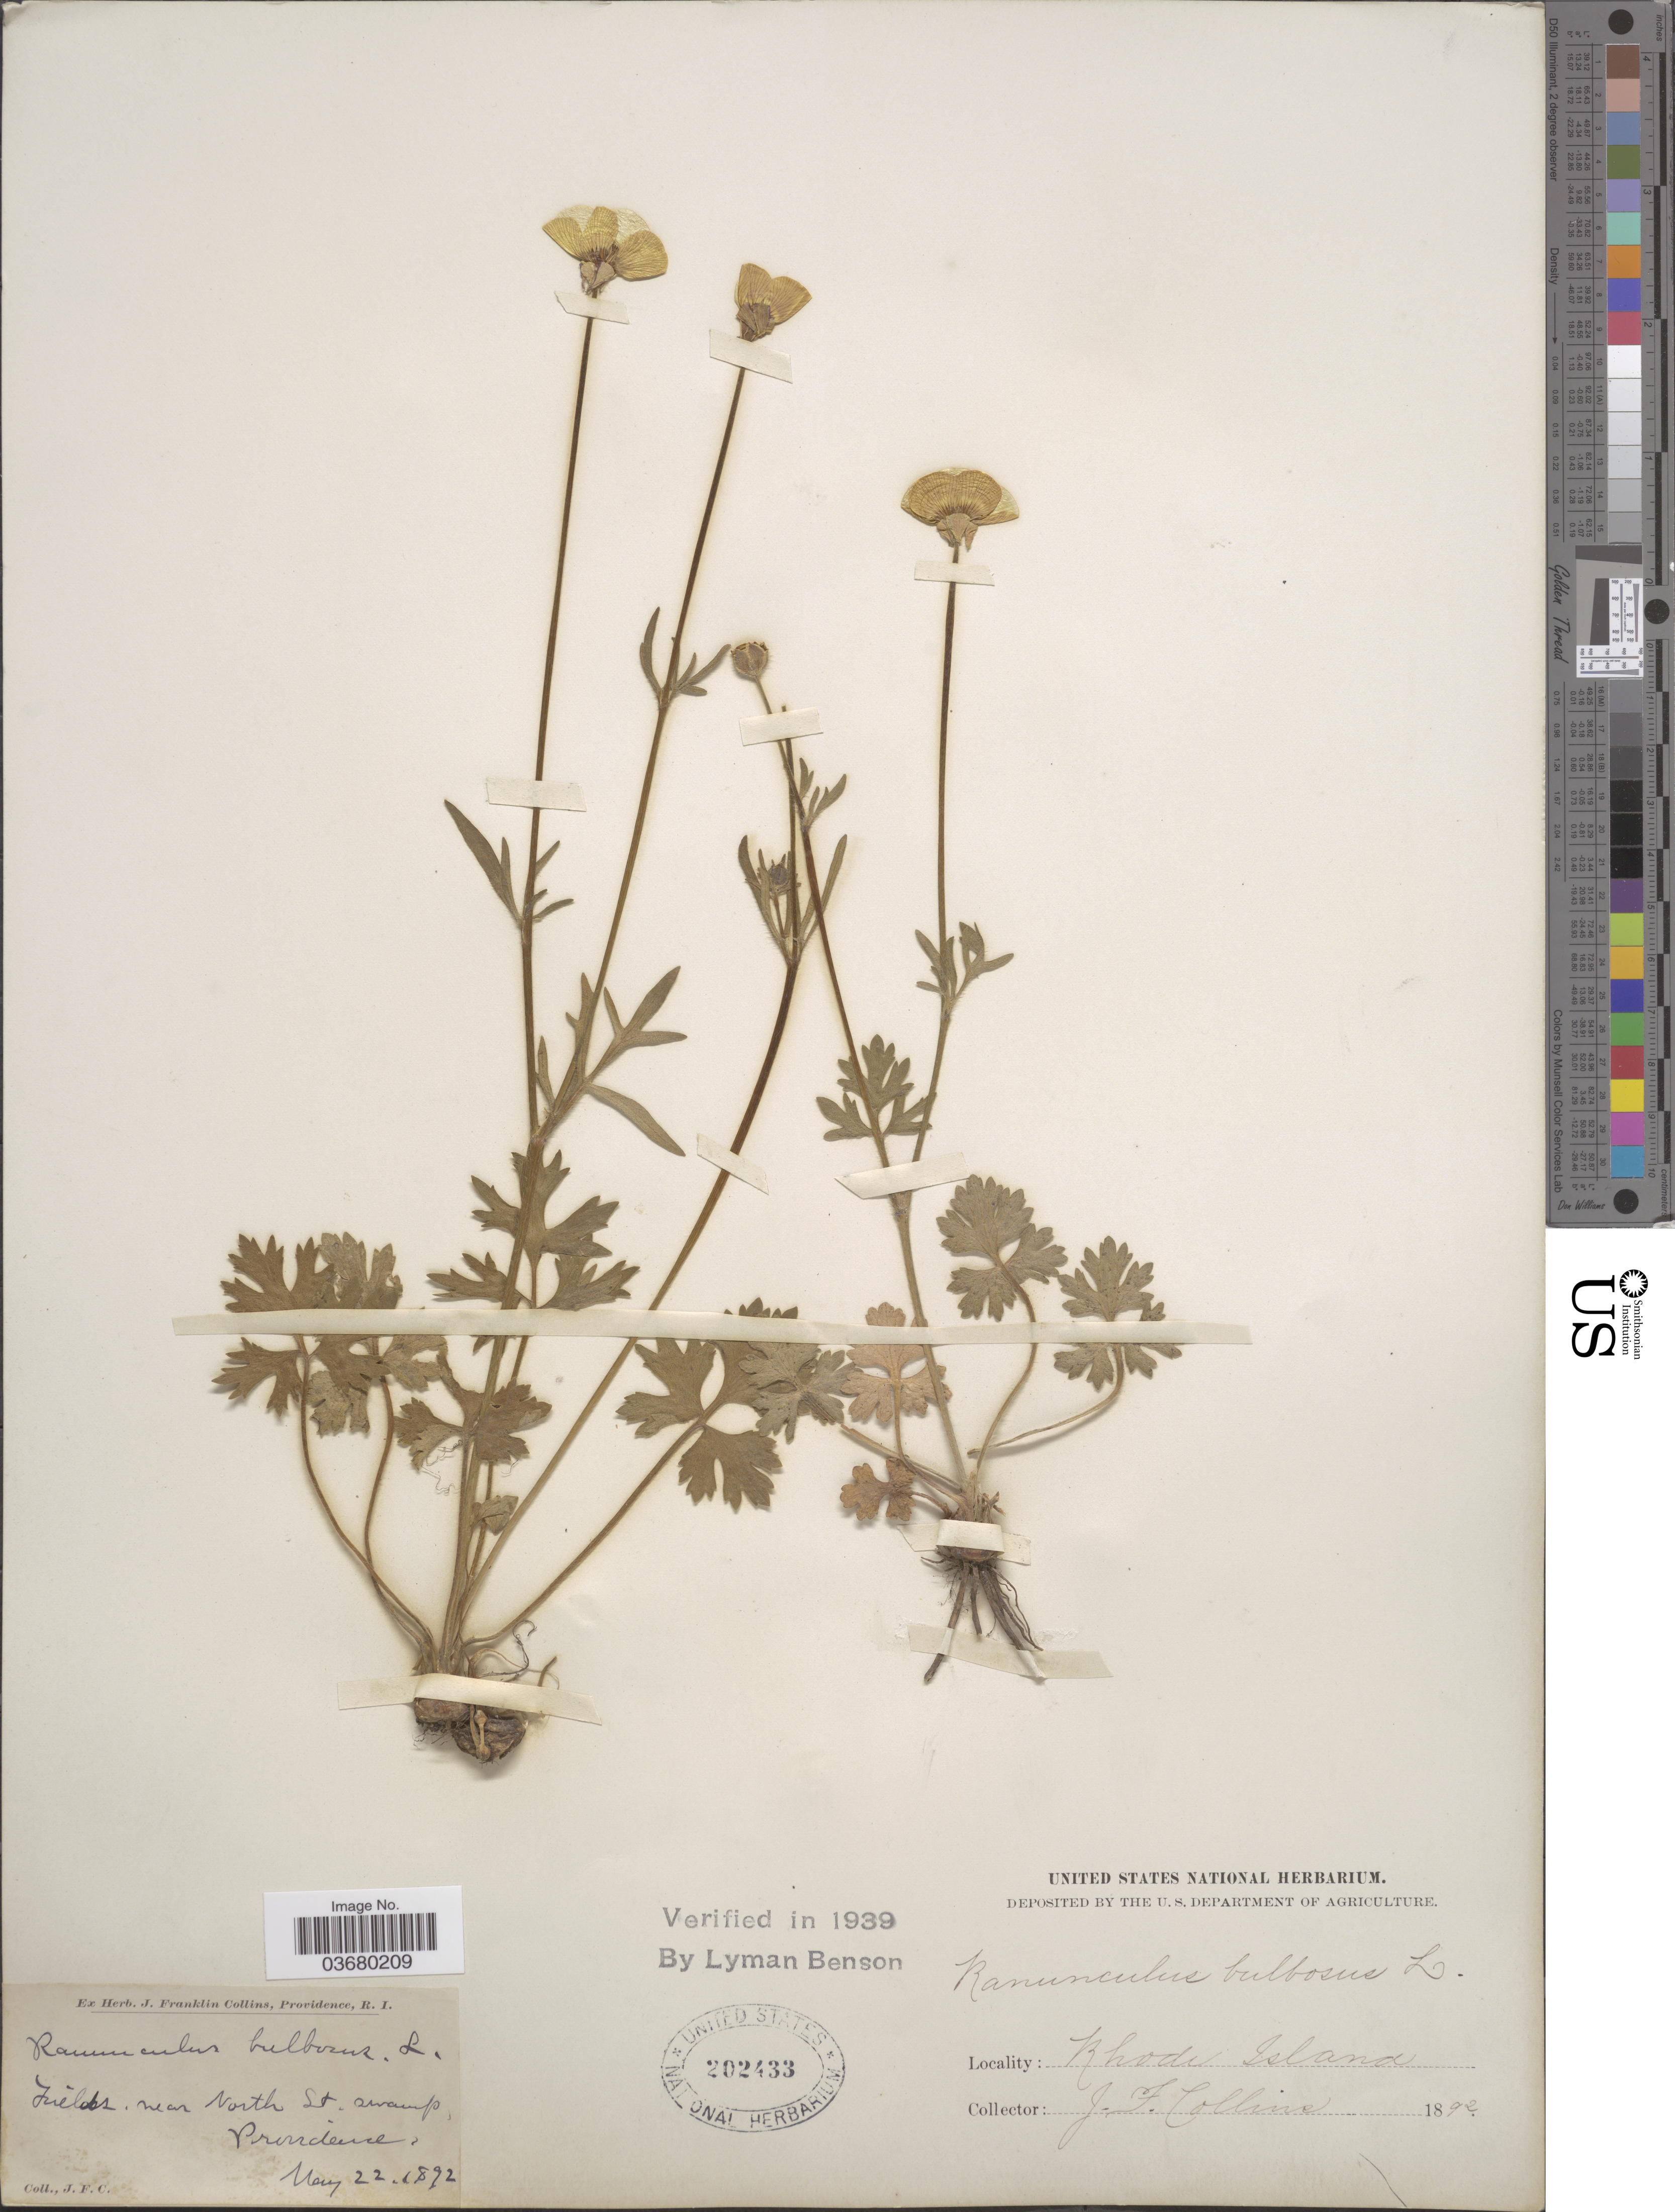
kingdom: Plantae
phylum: Tracheophyta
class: Magnoliopsida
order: Ranunculales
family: Ranunculaceae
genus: Ranunculus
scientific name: Ranunculus bulbosus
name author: L.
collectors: J. Collins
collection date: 1892-05-22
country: United States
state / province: Rhode Island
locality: Fields near North St. Providence. Swamp.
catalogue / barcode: US 202433